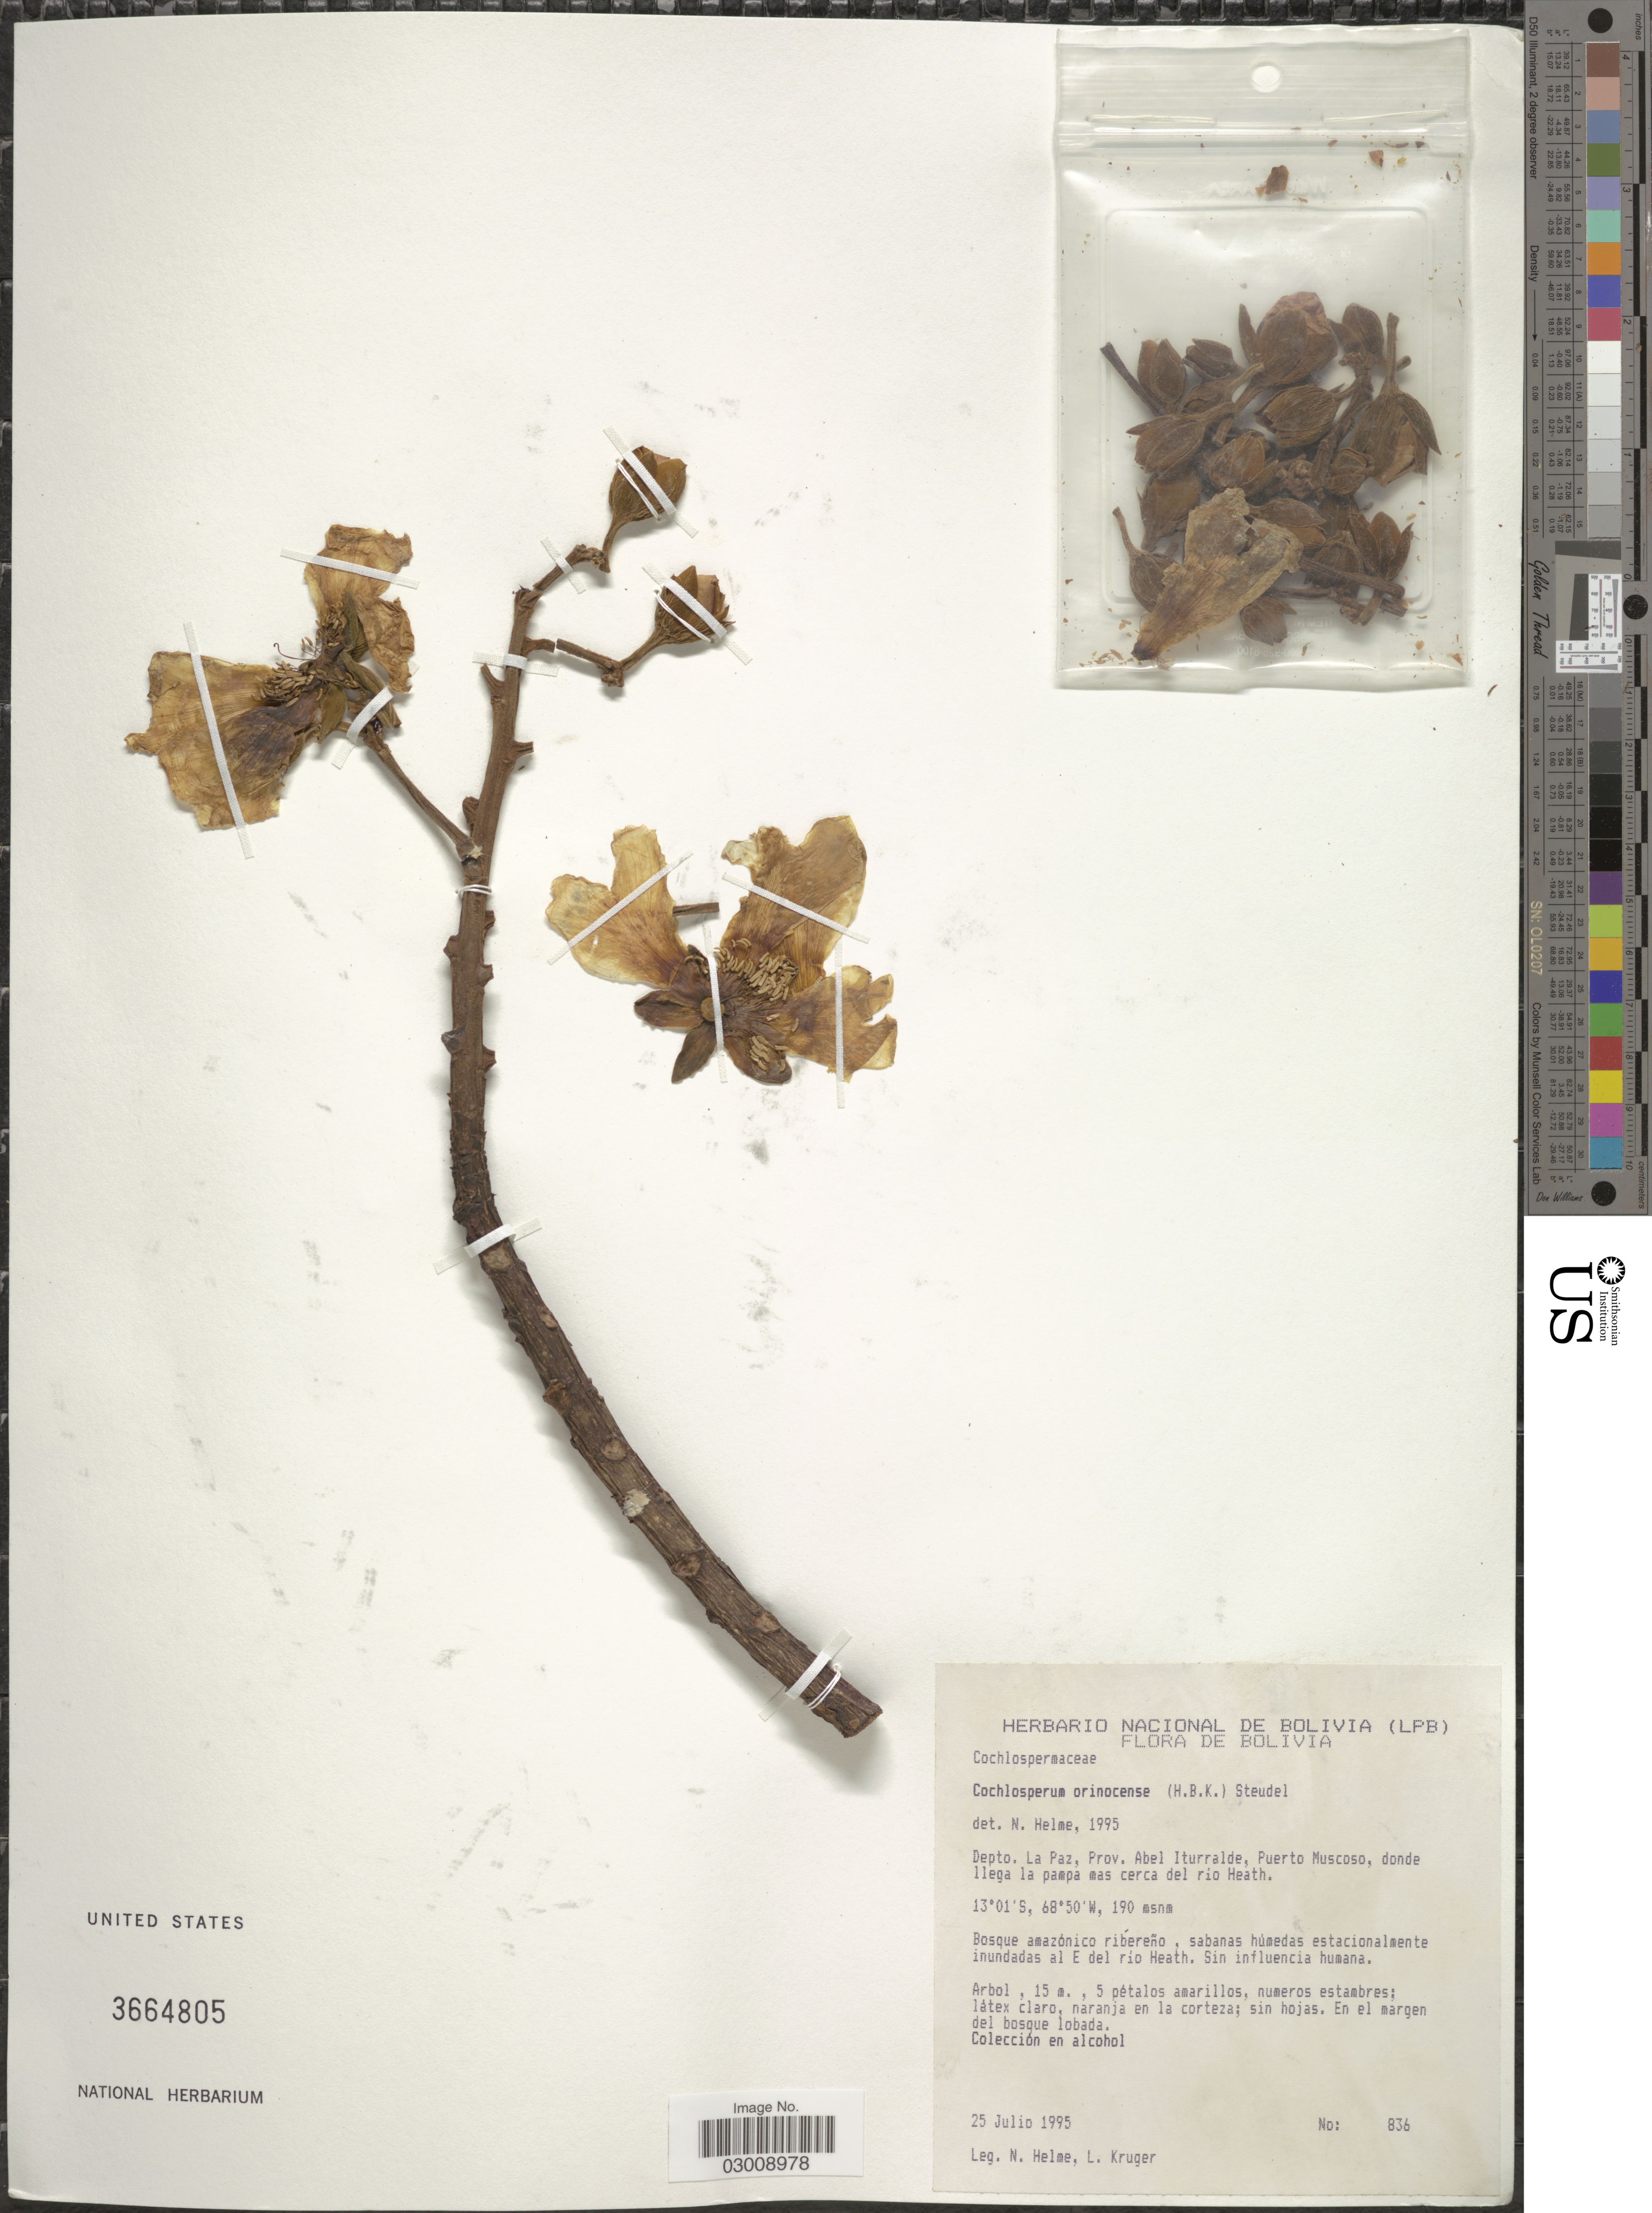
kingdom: Plantae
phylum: Tracheophyta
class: Magnoliopsida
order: Malvales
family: Cochlospermaceae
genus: Cochlospermum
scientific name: Cochlospermum orinocense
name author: (Kunth) Steud.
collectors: N. Helme & L. Kruger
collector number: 836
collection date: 1995-07-25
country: Bolivia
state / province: La Paz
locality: Depto. La Paz, Prov. Abel Iturralde, Puerto Muscoso, donde llega la pampa mas cerca del río Heath.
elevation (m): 190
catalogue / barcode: US 3664805